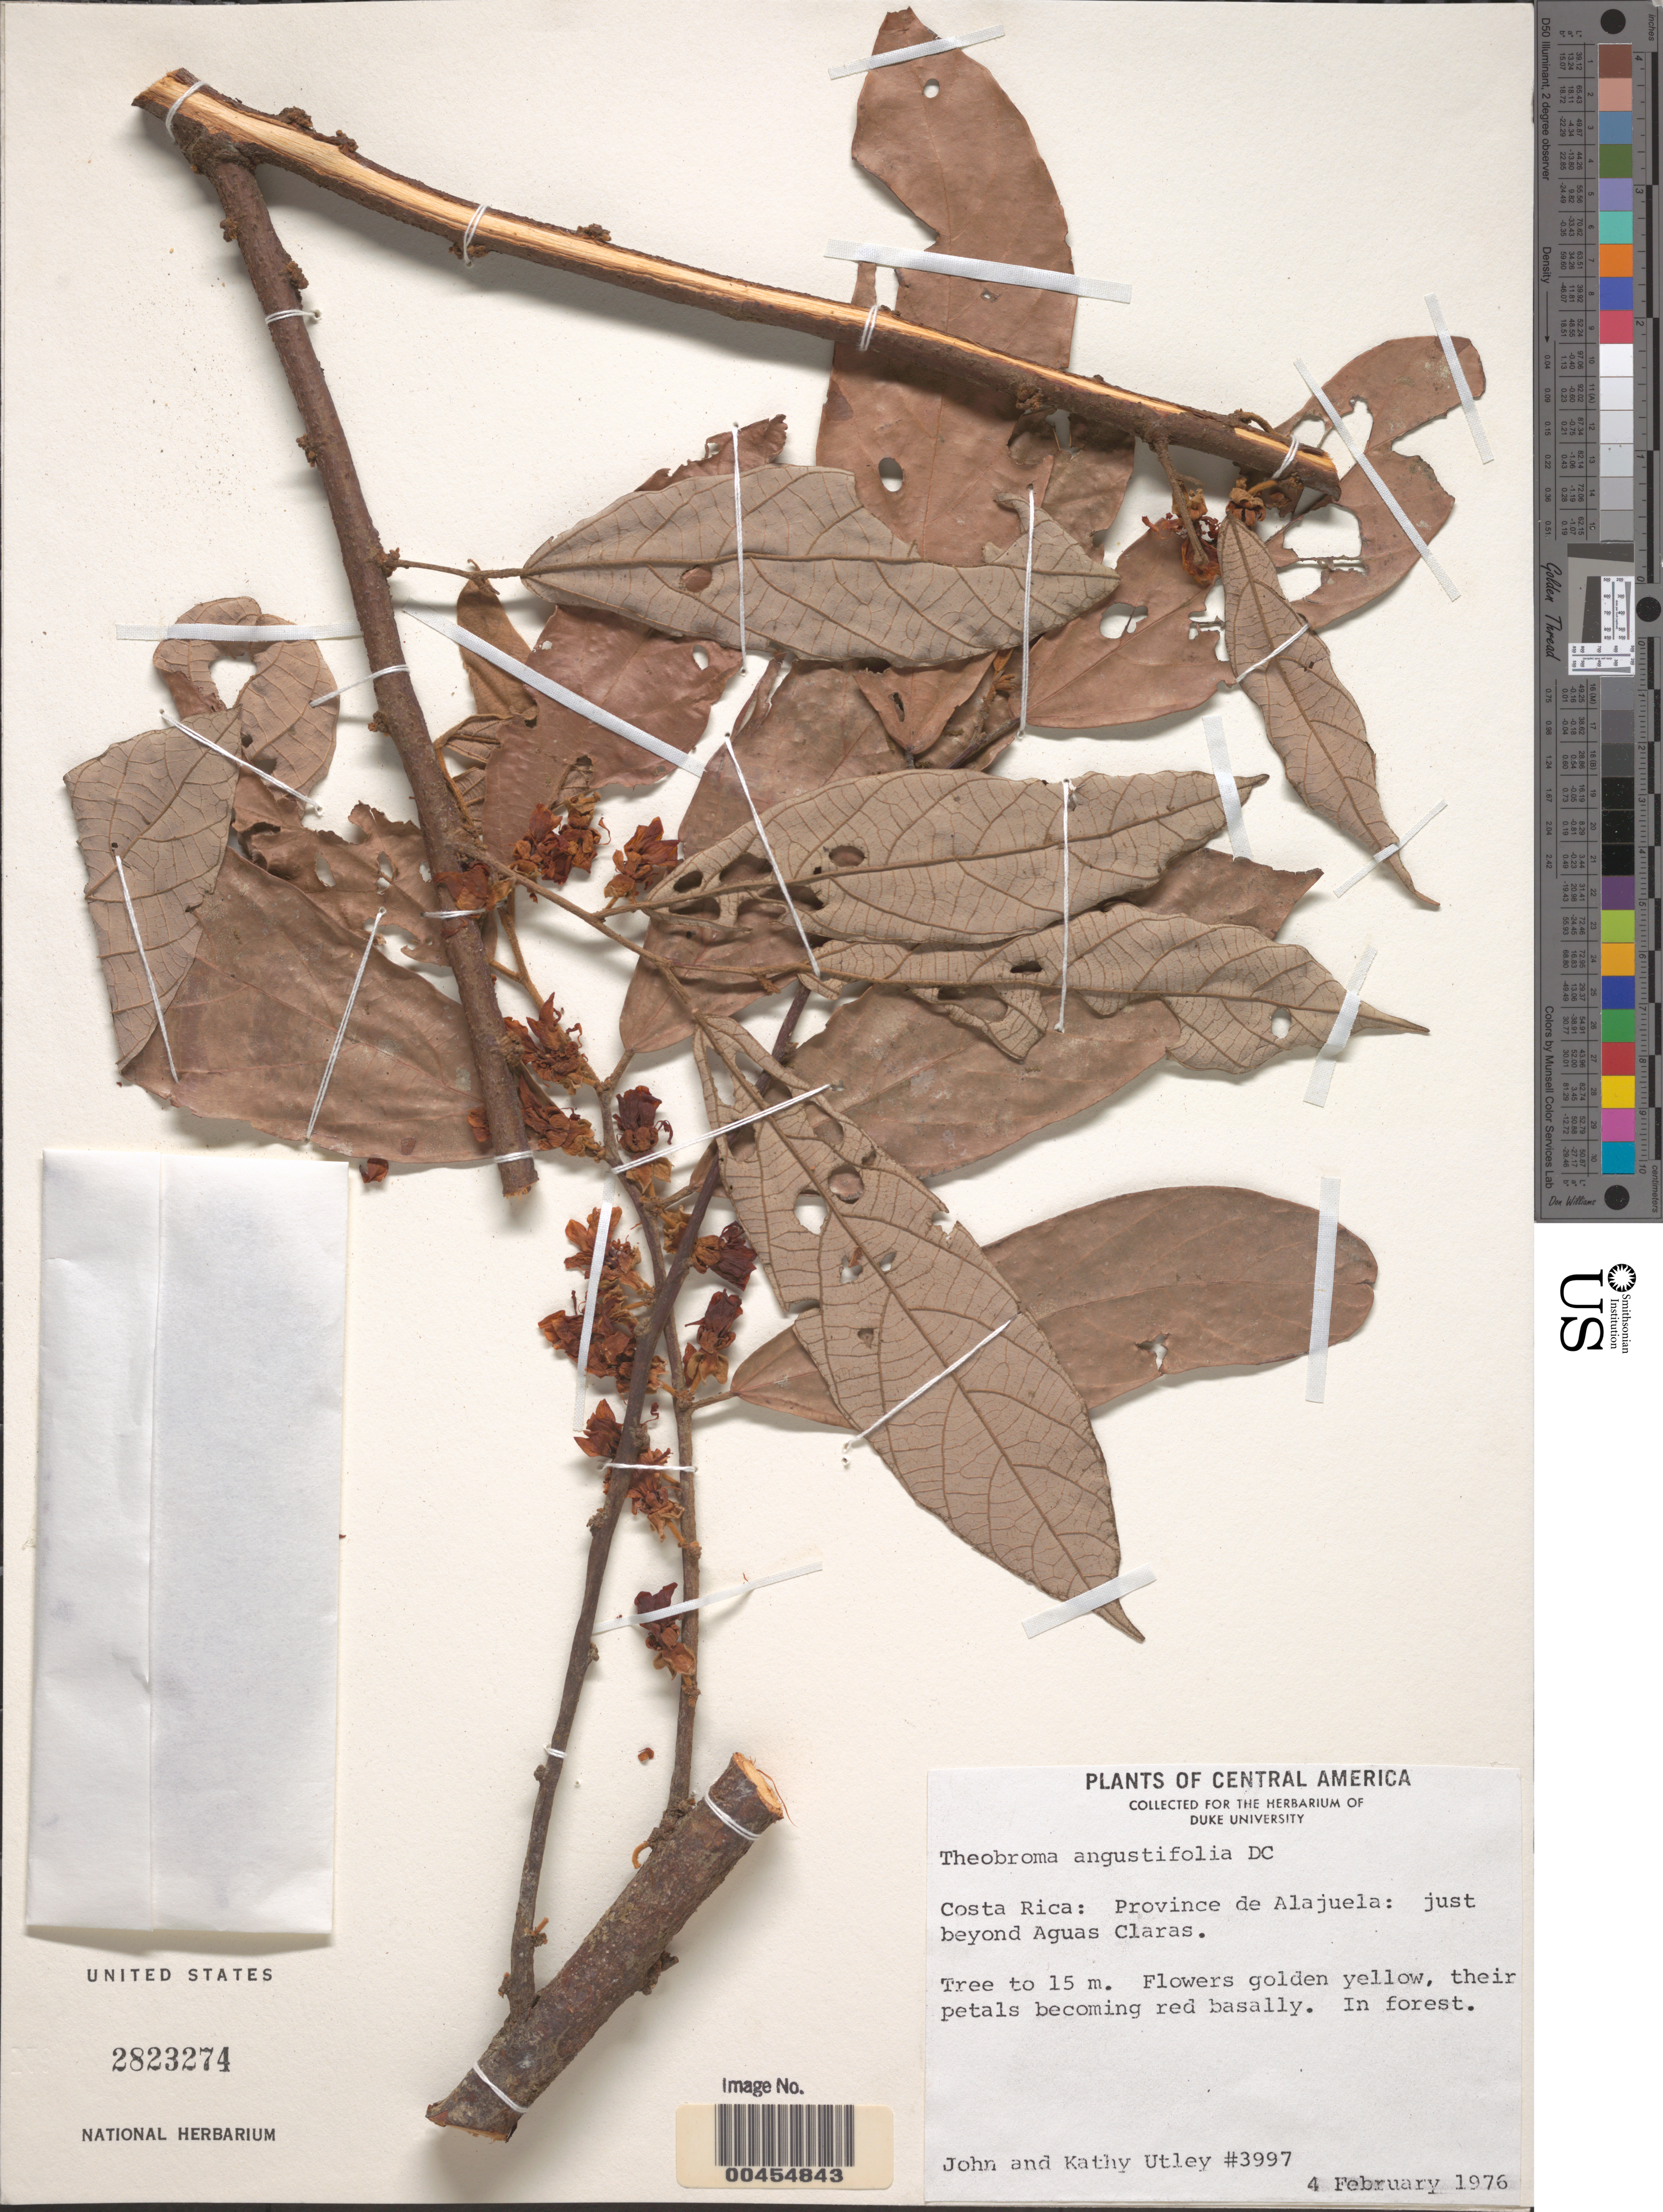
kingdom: Plantae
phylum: Tracheophyta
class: Magnoliopsida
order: Malvales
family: Malvaceae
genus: Theobroma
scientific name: Theobroma angustifolium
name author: DC.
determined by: Dorr, Laurence J., Curator (BOT), Smithsonian Institution - National Museum of Natural History (UNITED STATES)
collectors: J. F. Utley & K. M. Burt-Utley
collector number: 3997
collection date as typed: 04 Feb 1976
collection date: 1976-02-04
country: Costa Rica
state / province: Alajuela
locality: Just beyond Aguas Claras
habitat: forest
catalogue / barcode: US 2823274